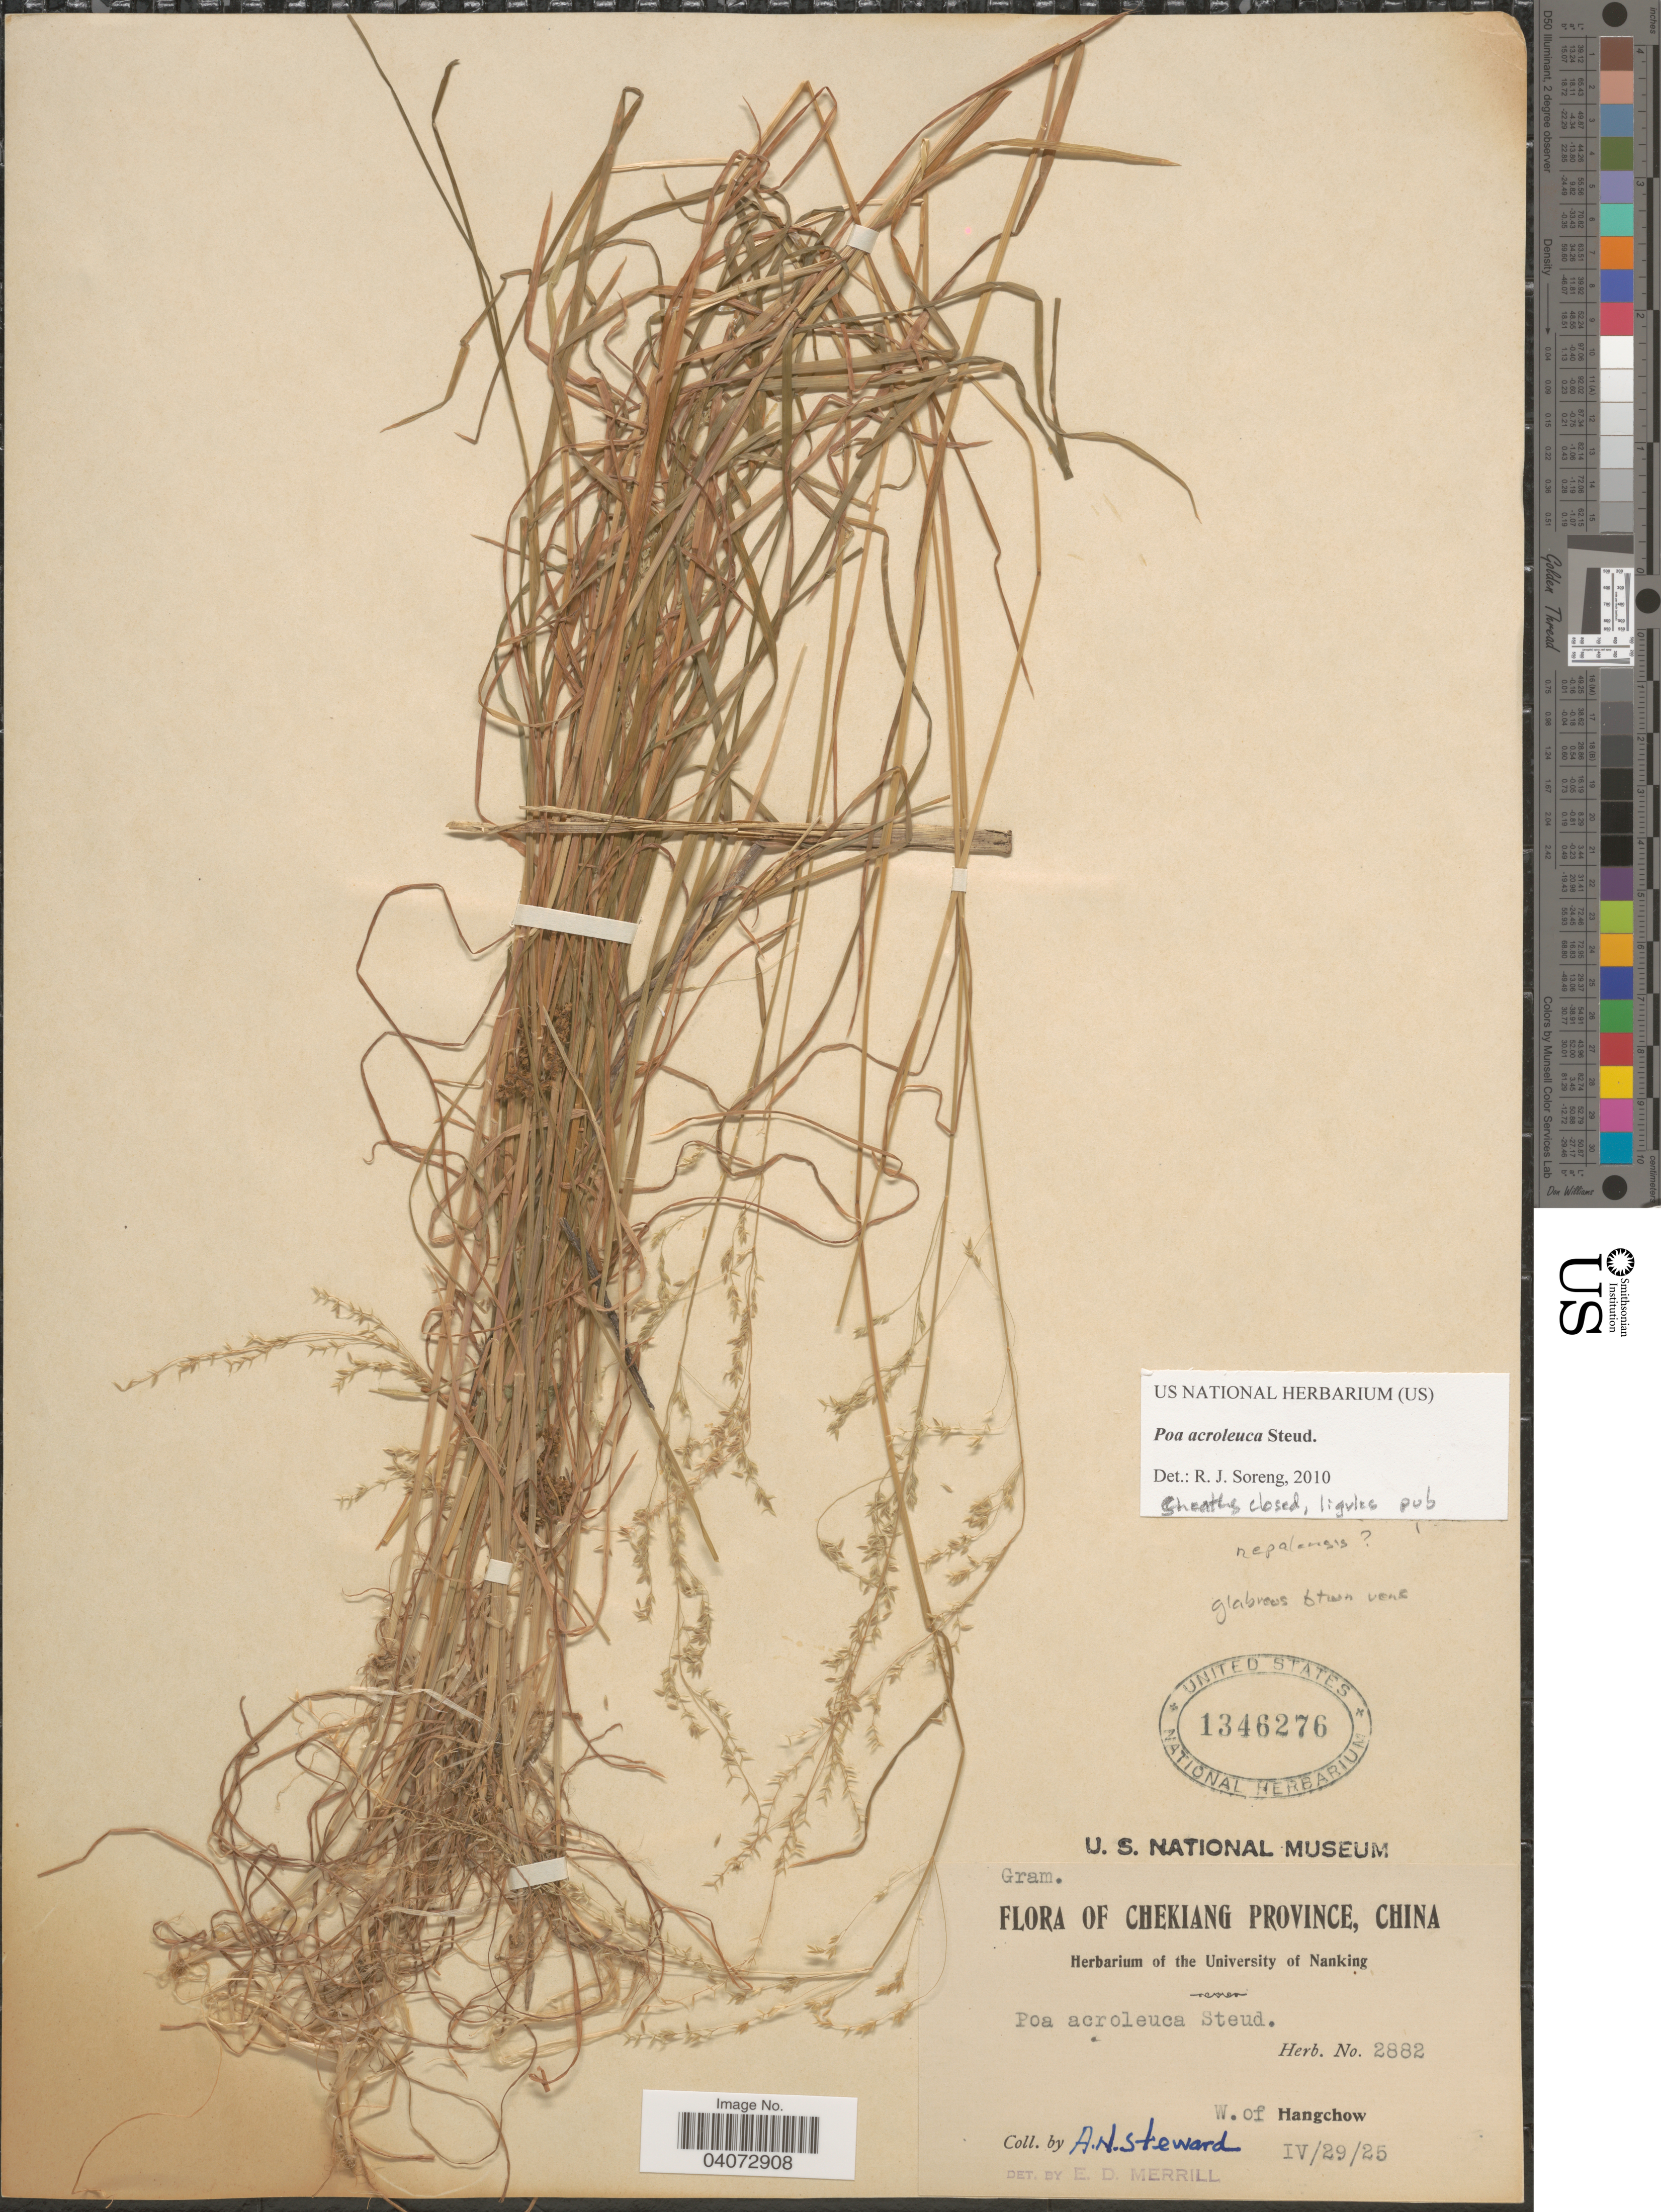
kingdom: Plantae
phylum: Tracheophyta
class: Liliopsida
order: Poales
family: Poaceae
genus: Poa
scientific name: Poa acroleuca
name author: Steud.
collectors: A. N. Steward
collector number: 2882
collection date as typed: Transcribed d/m/y: 29/4/25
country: China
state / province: Zhejiang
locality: Chekiang Province. W. of Hangchow.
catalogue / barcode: US 1346276